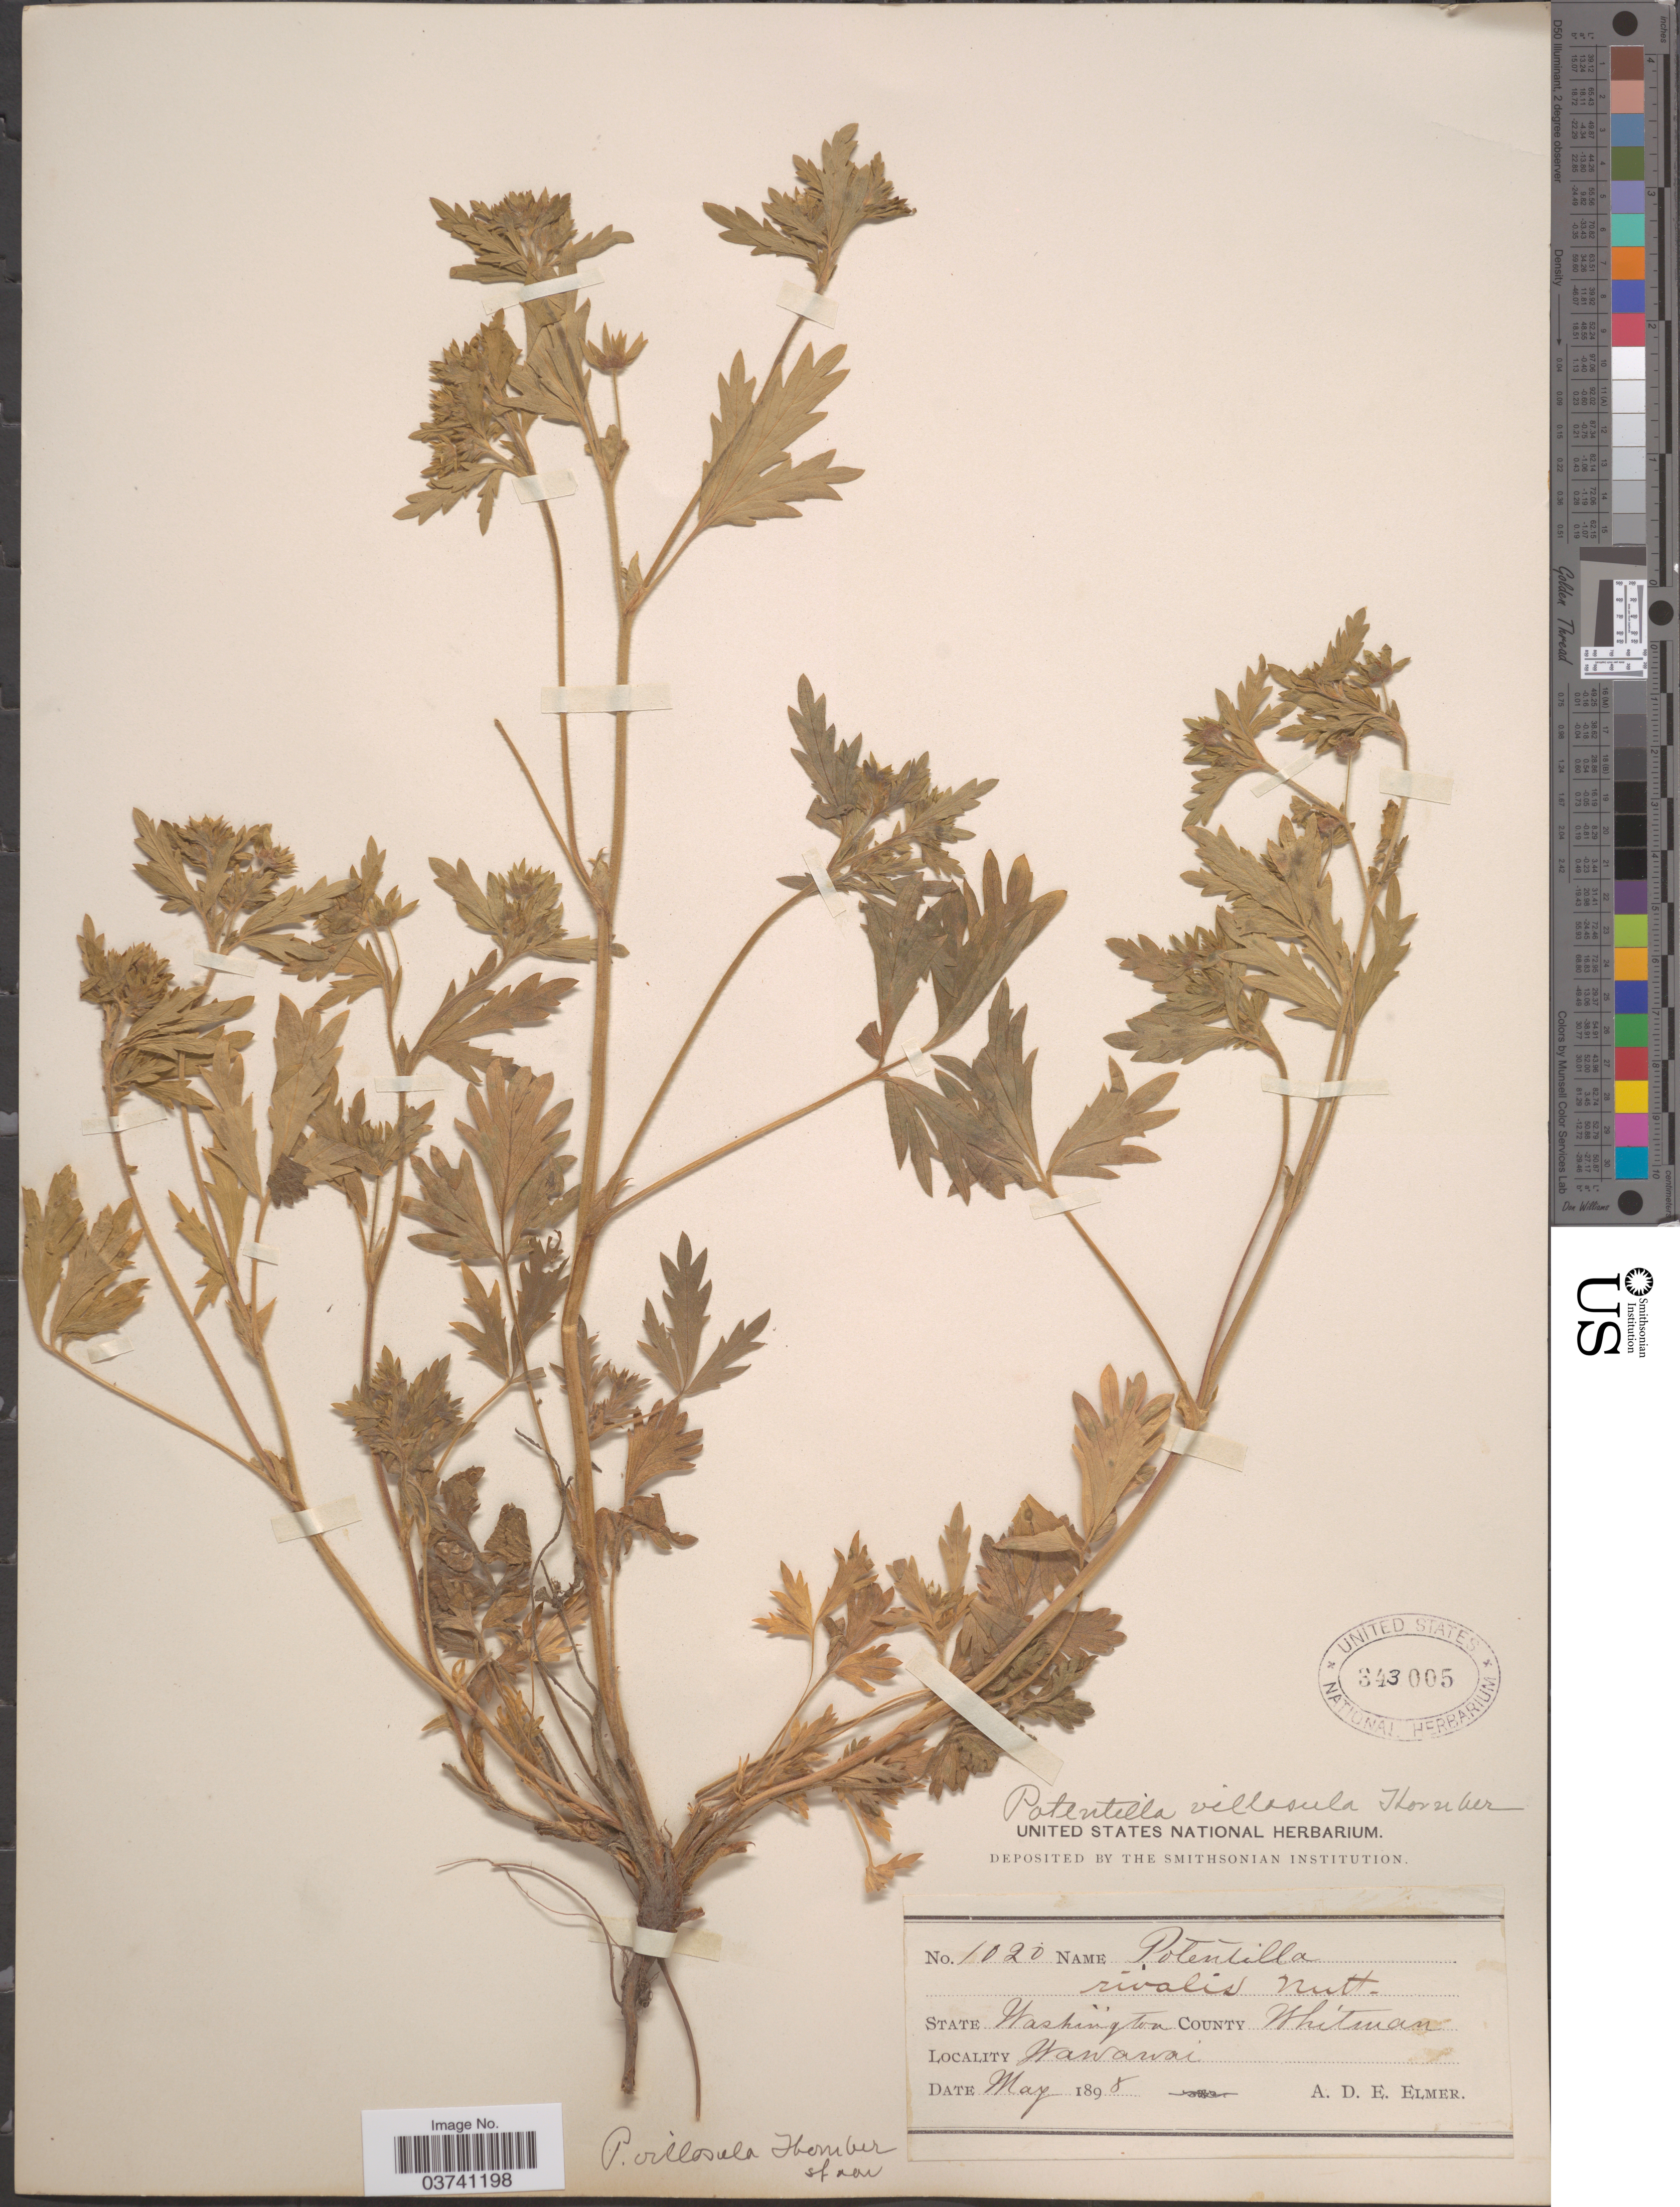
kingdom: Plantae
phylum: Tracheophyta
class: Magnoliopsida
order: Rosales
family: Rosaceae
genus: Potentilla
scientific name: Potentilla rivalis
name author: Nutt.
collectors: A. D. E. Elmer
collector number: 1020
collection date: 1898-05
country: United States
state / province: Washington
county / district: Whitman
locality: County Whitman. Wawawai.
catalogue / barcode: US 343005